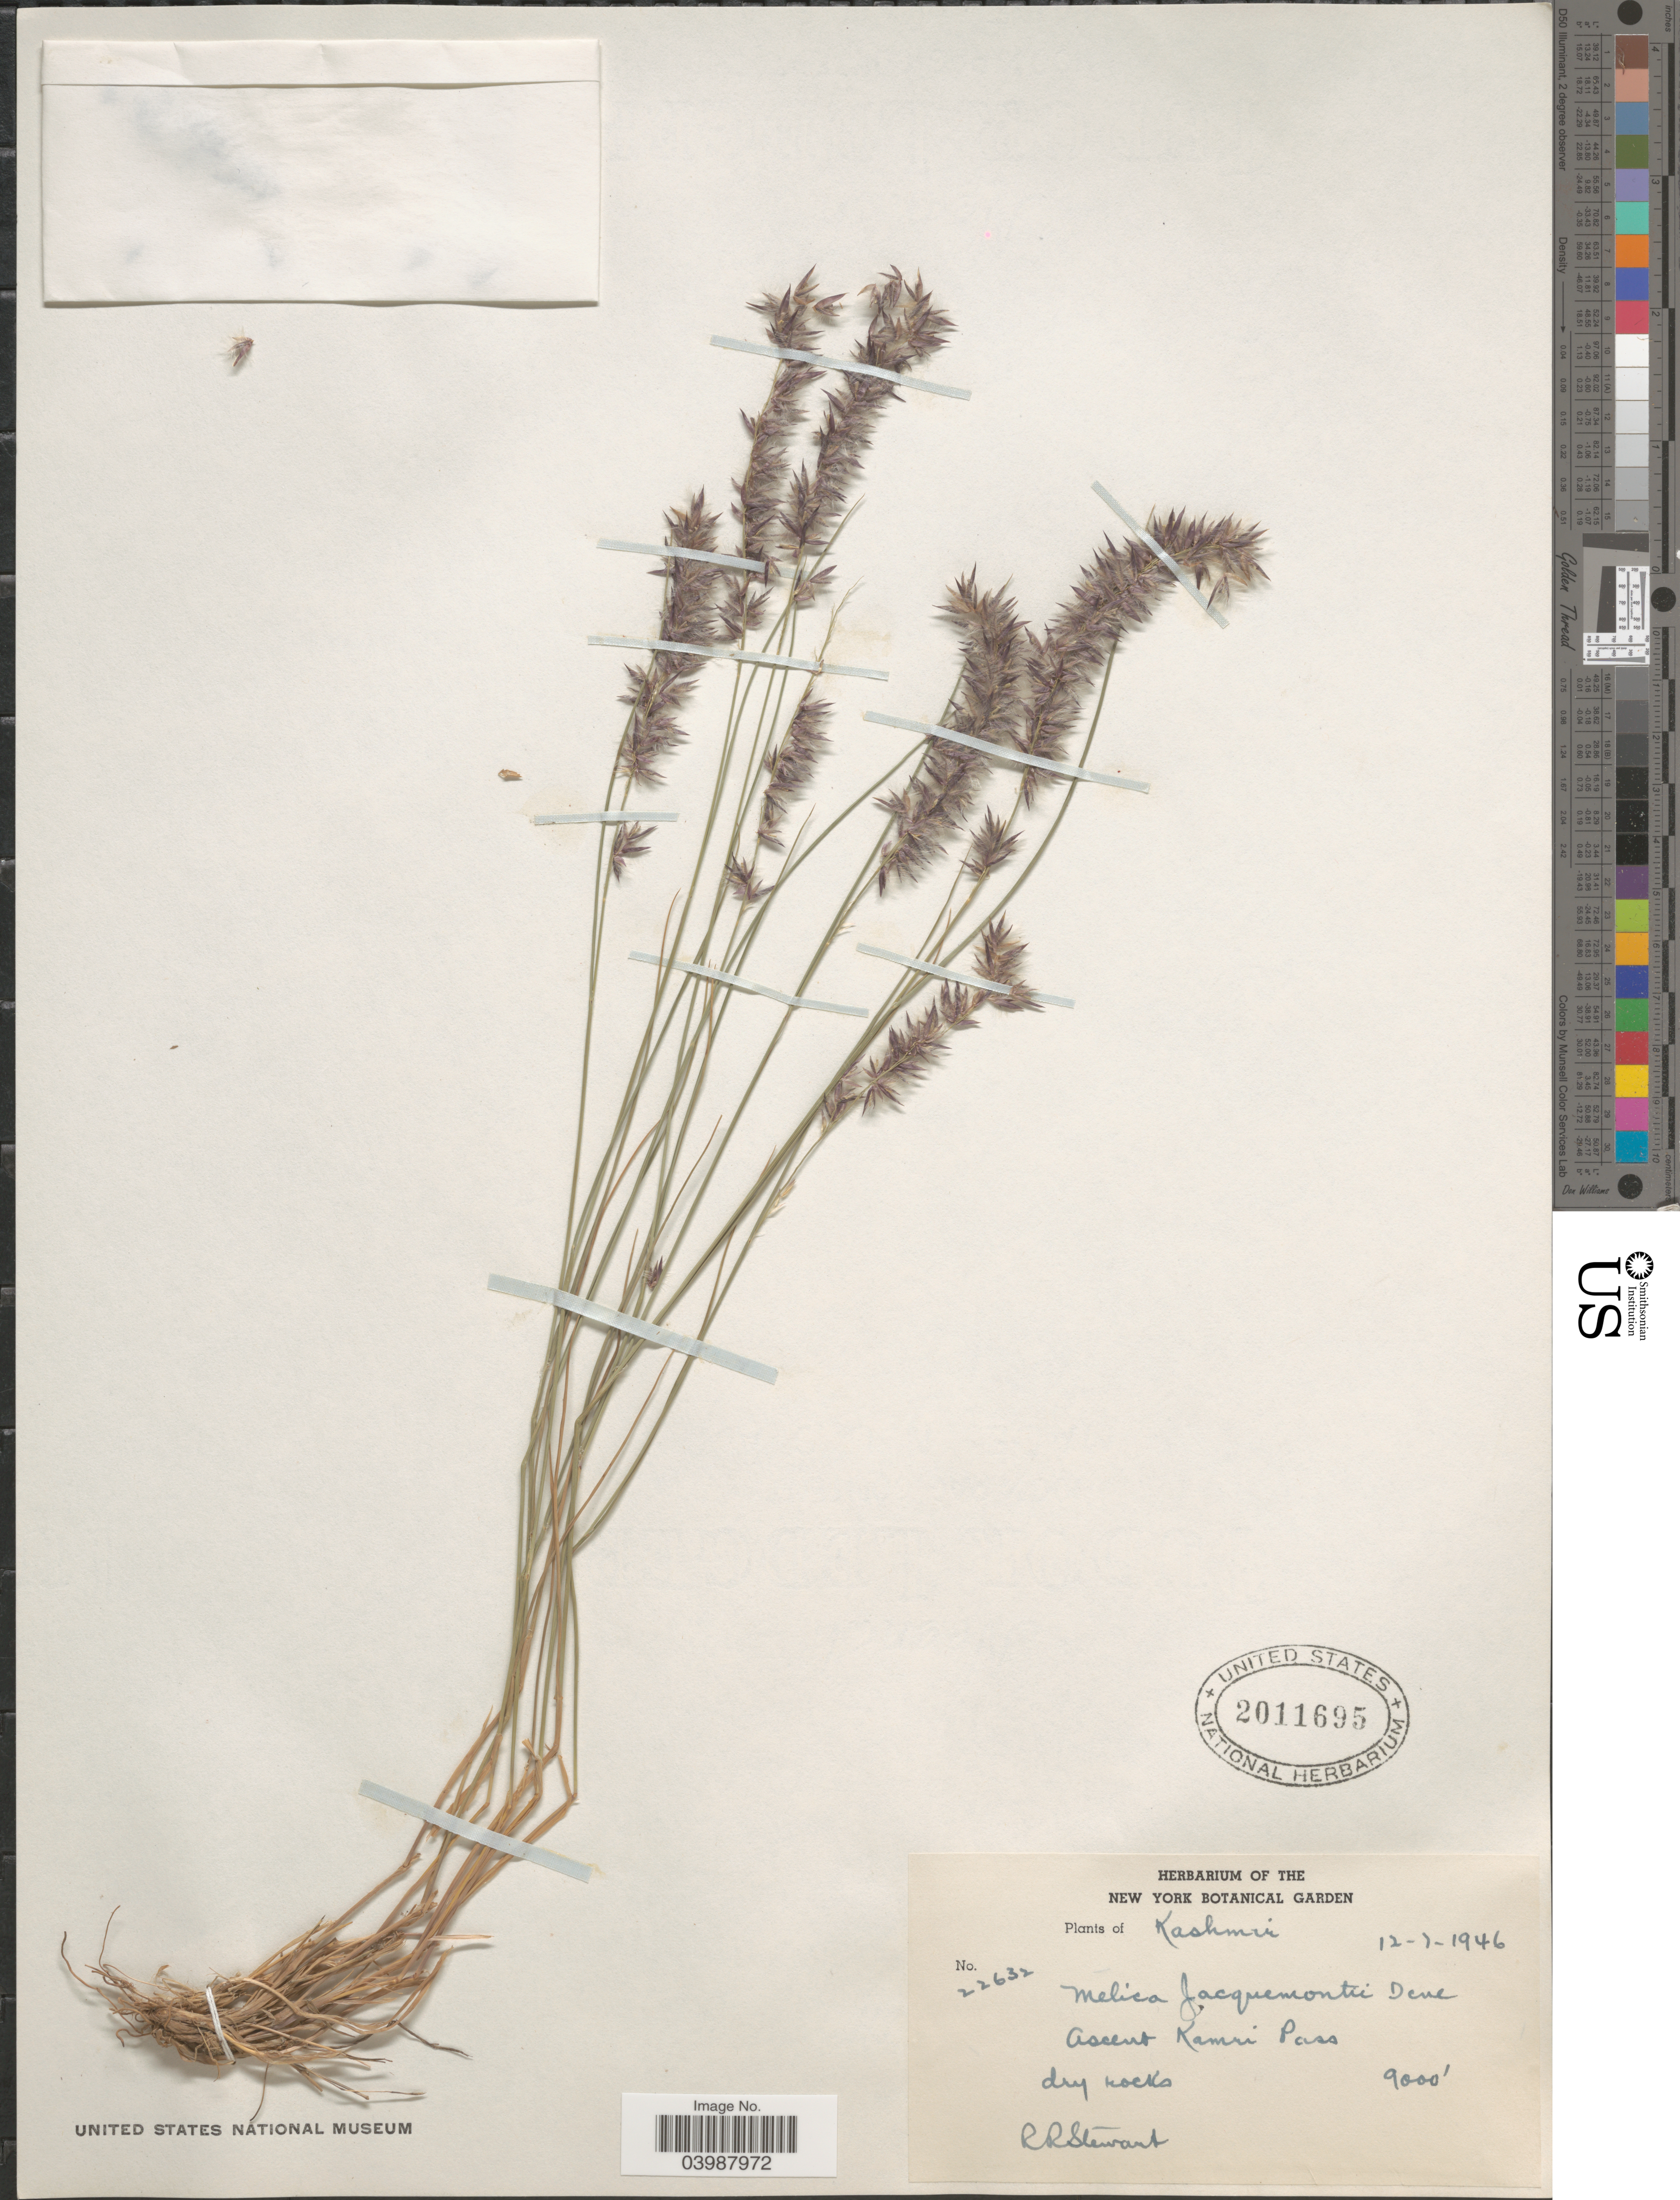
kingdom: Plantae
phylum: Tracheophyta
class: Liliopsida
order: Poales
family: Poaceae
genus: Melica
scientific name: Melica jacquemontii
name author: Decne.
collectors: R. Stewart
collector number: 22632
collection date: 1946-07-12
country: India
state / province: Jammu and Kashmir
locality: Kashmir. Ascend Kamri Pass.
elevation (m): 2743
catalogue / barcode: US 2011695